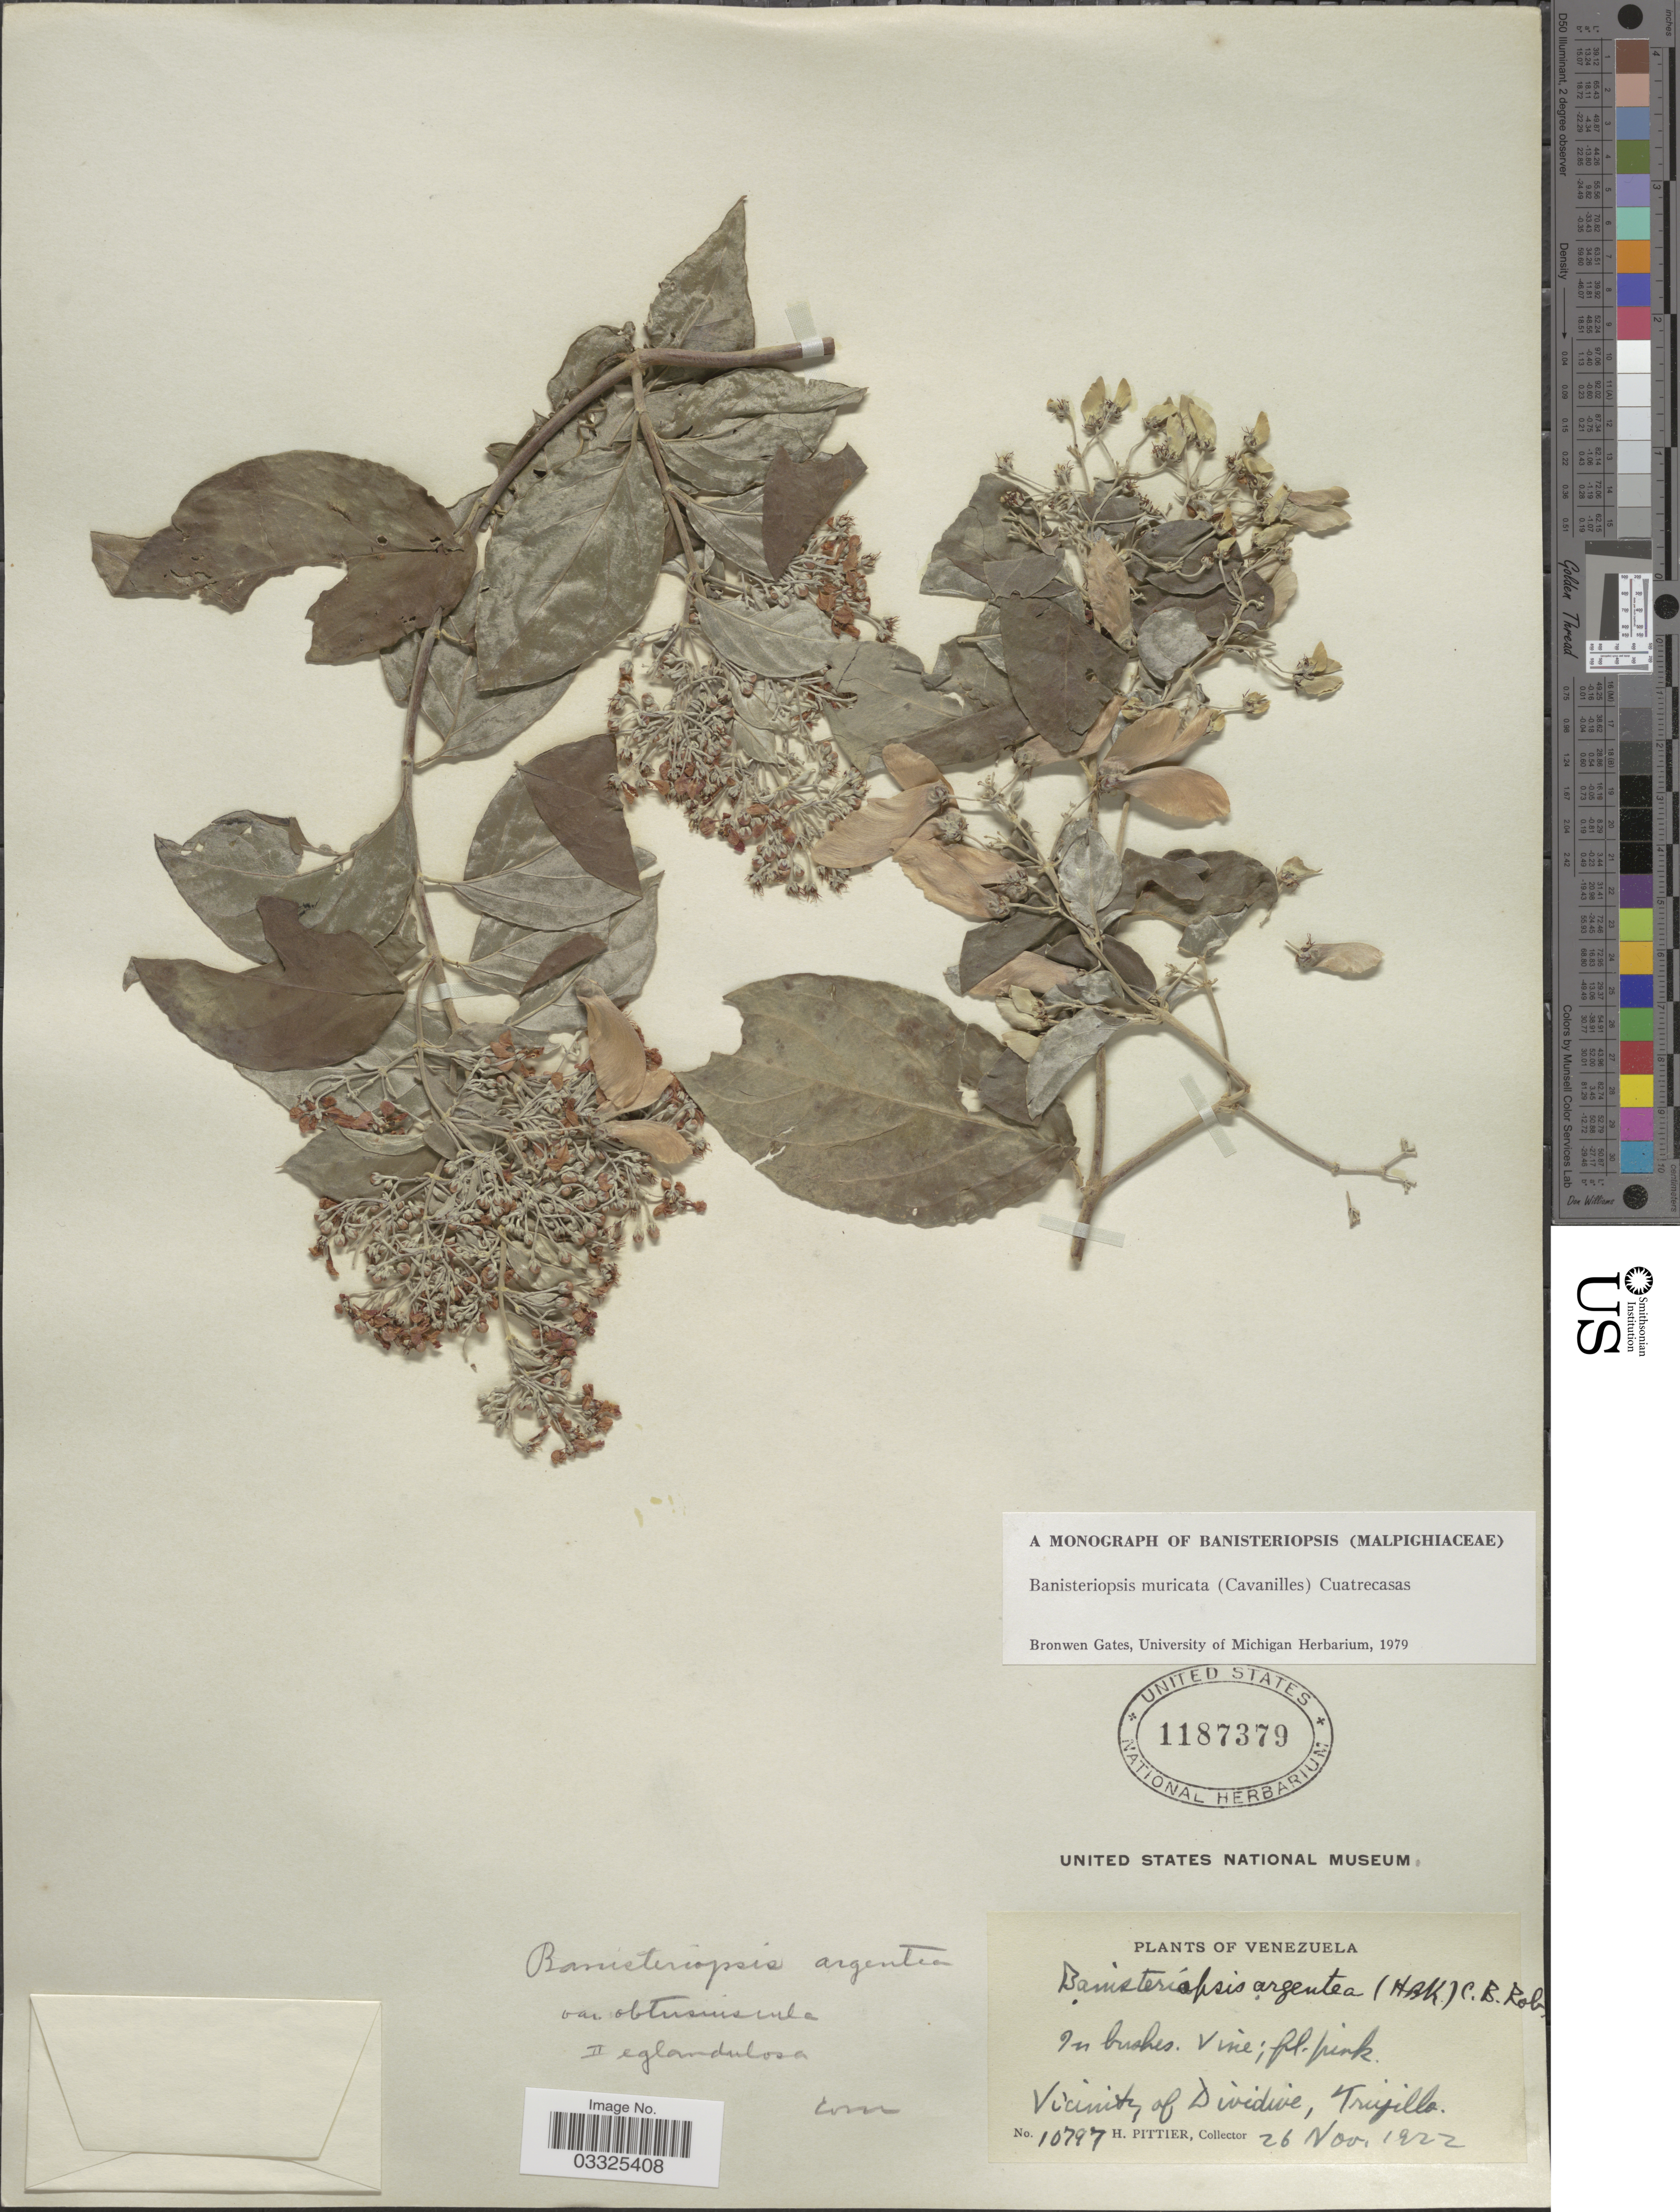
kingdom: Plantae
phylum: Tracheophyta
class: Magnoliopsida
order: Malpighiales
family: Malpighiaceae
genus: Banisteriopsis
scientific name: Banisteriopsis muricata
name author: (Cav.) Cuatrec.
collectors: H. F. Pittier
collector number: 10797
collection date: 1922-11-26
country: Venezuela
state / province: Trujillo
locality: Vicinity of Dividive, Trujillo.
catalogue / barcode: US 1187379